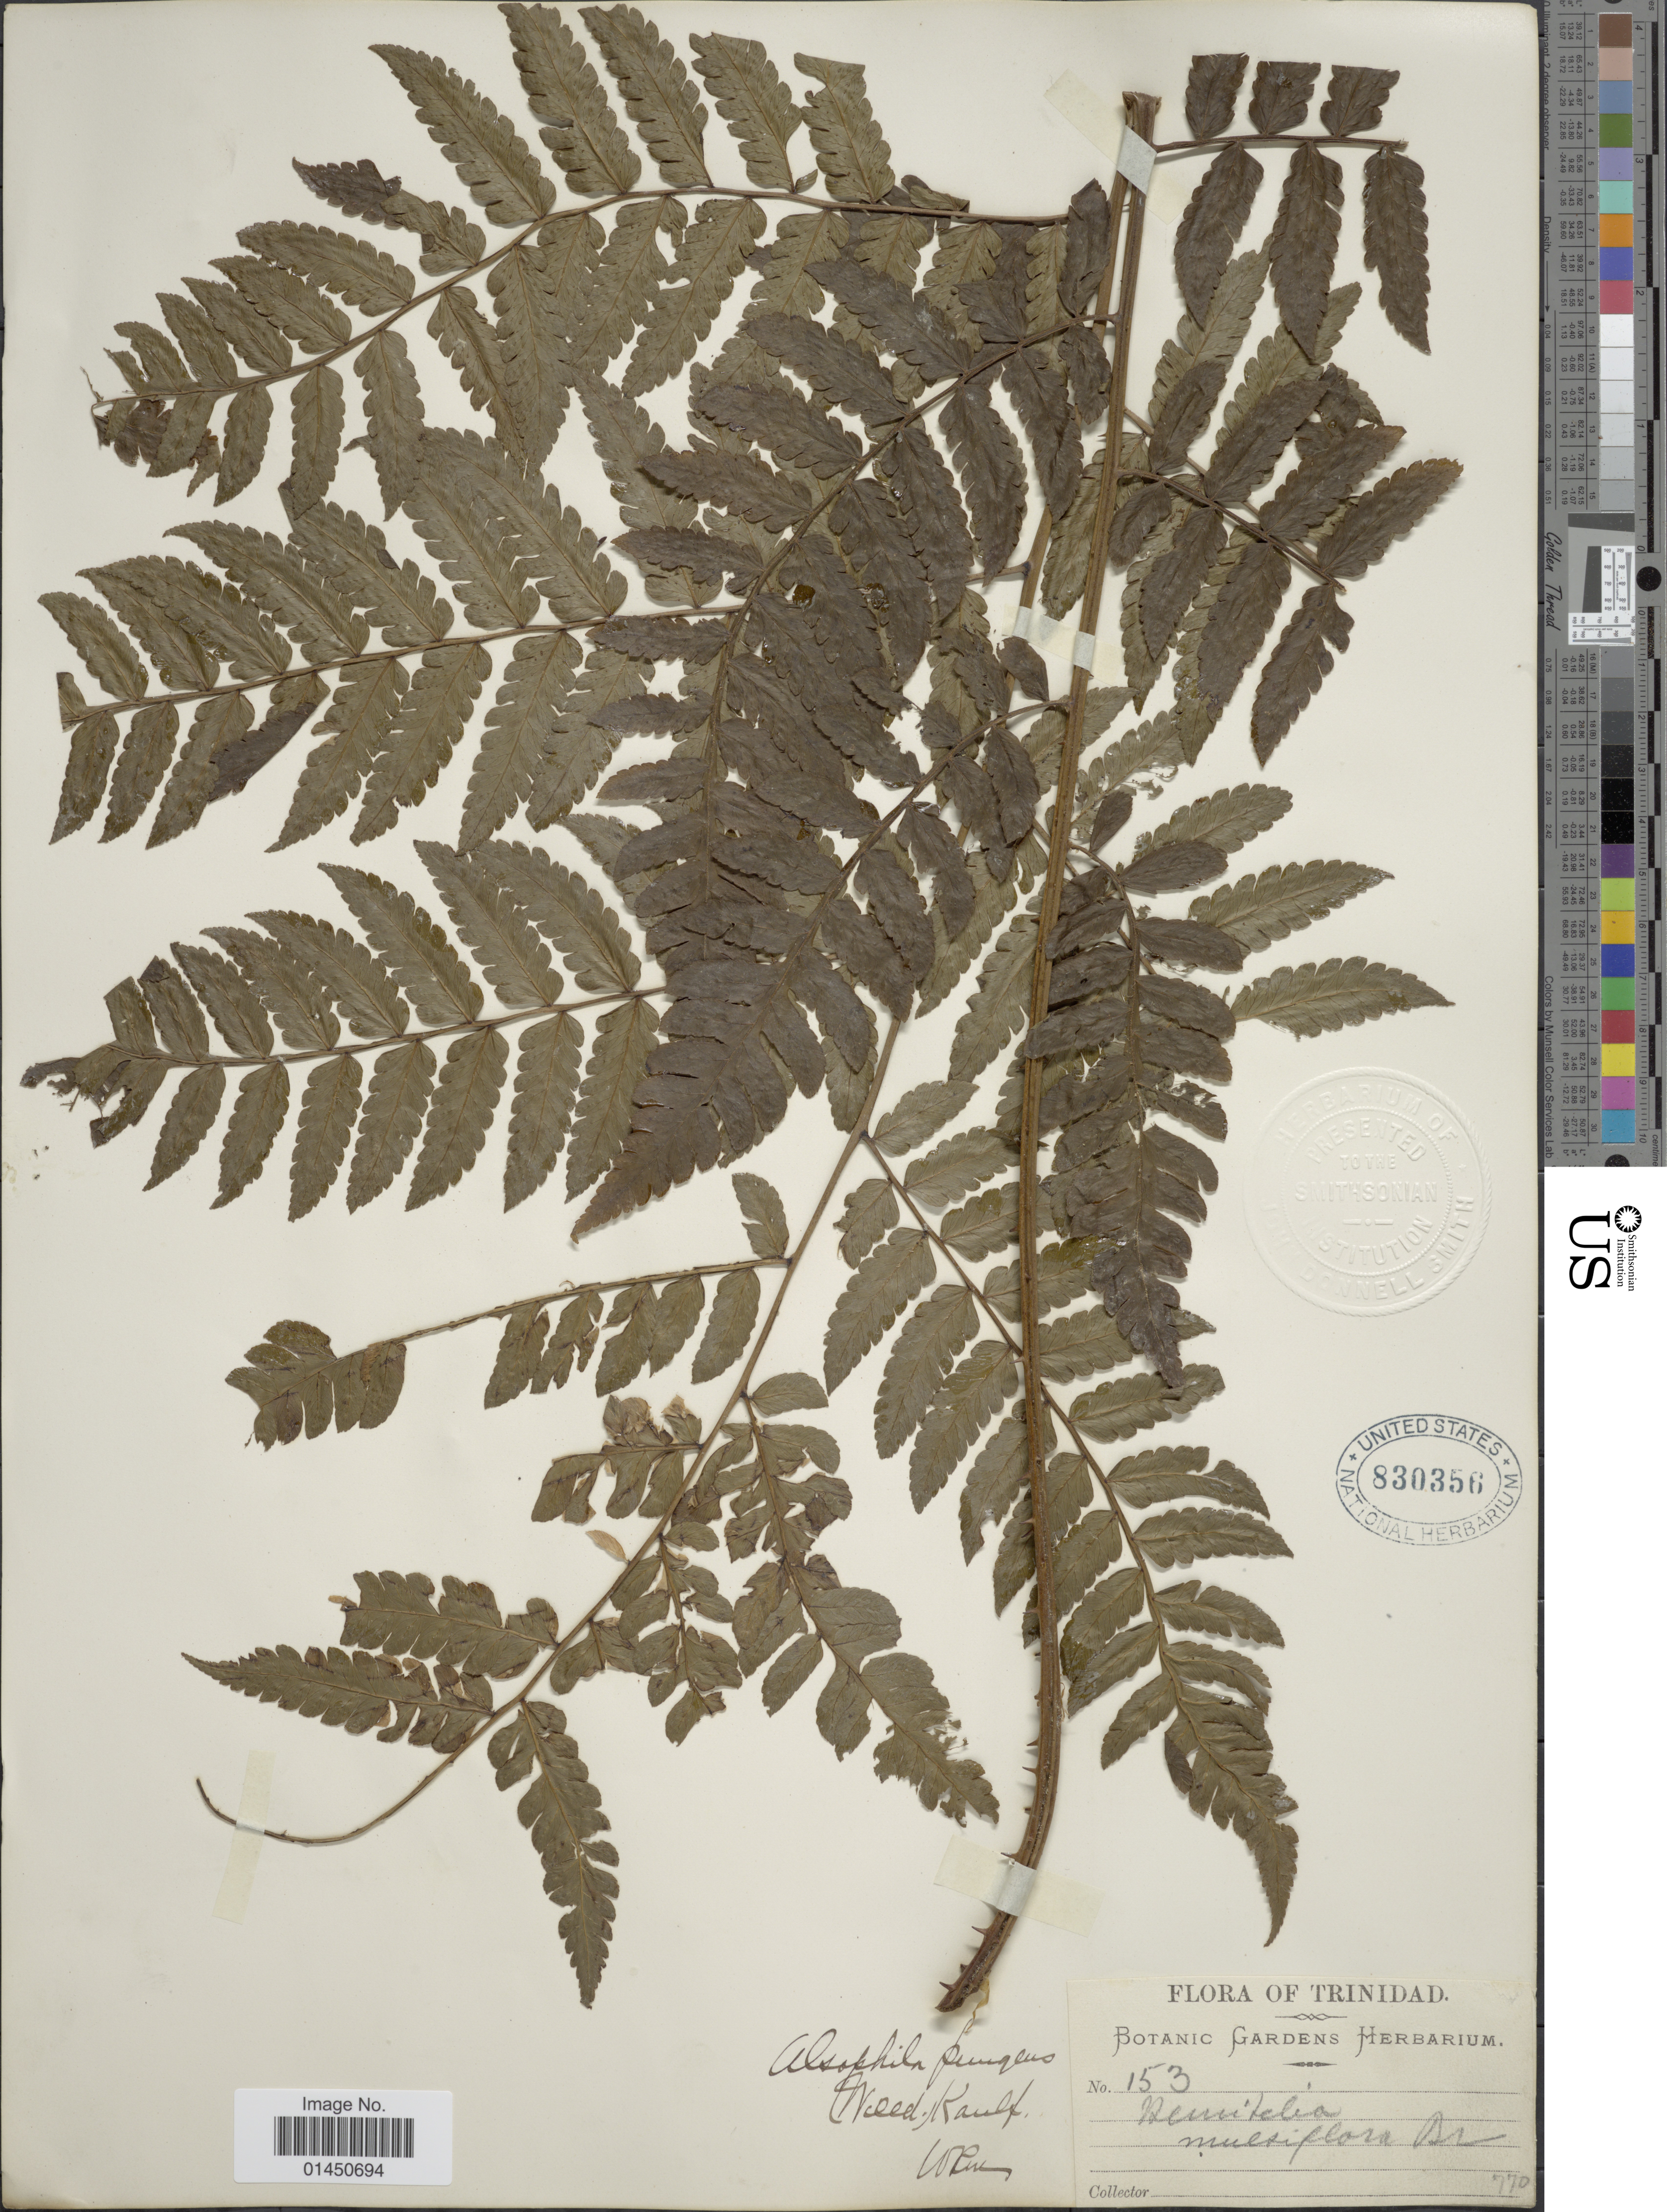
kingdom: Plantae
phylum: Tracheophyta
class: Polypodiopsida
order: Cyatheales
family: Cyatheaceae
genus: Cyathea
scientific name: Cyathea pungens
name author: (Willd.) Domin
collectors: ex herb. Bot. Gard.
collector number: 153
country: Trinidad and Tobago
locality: Trinidad.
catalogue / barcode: US 830356